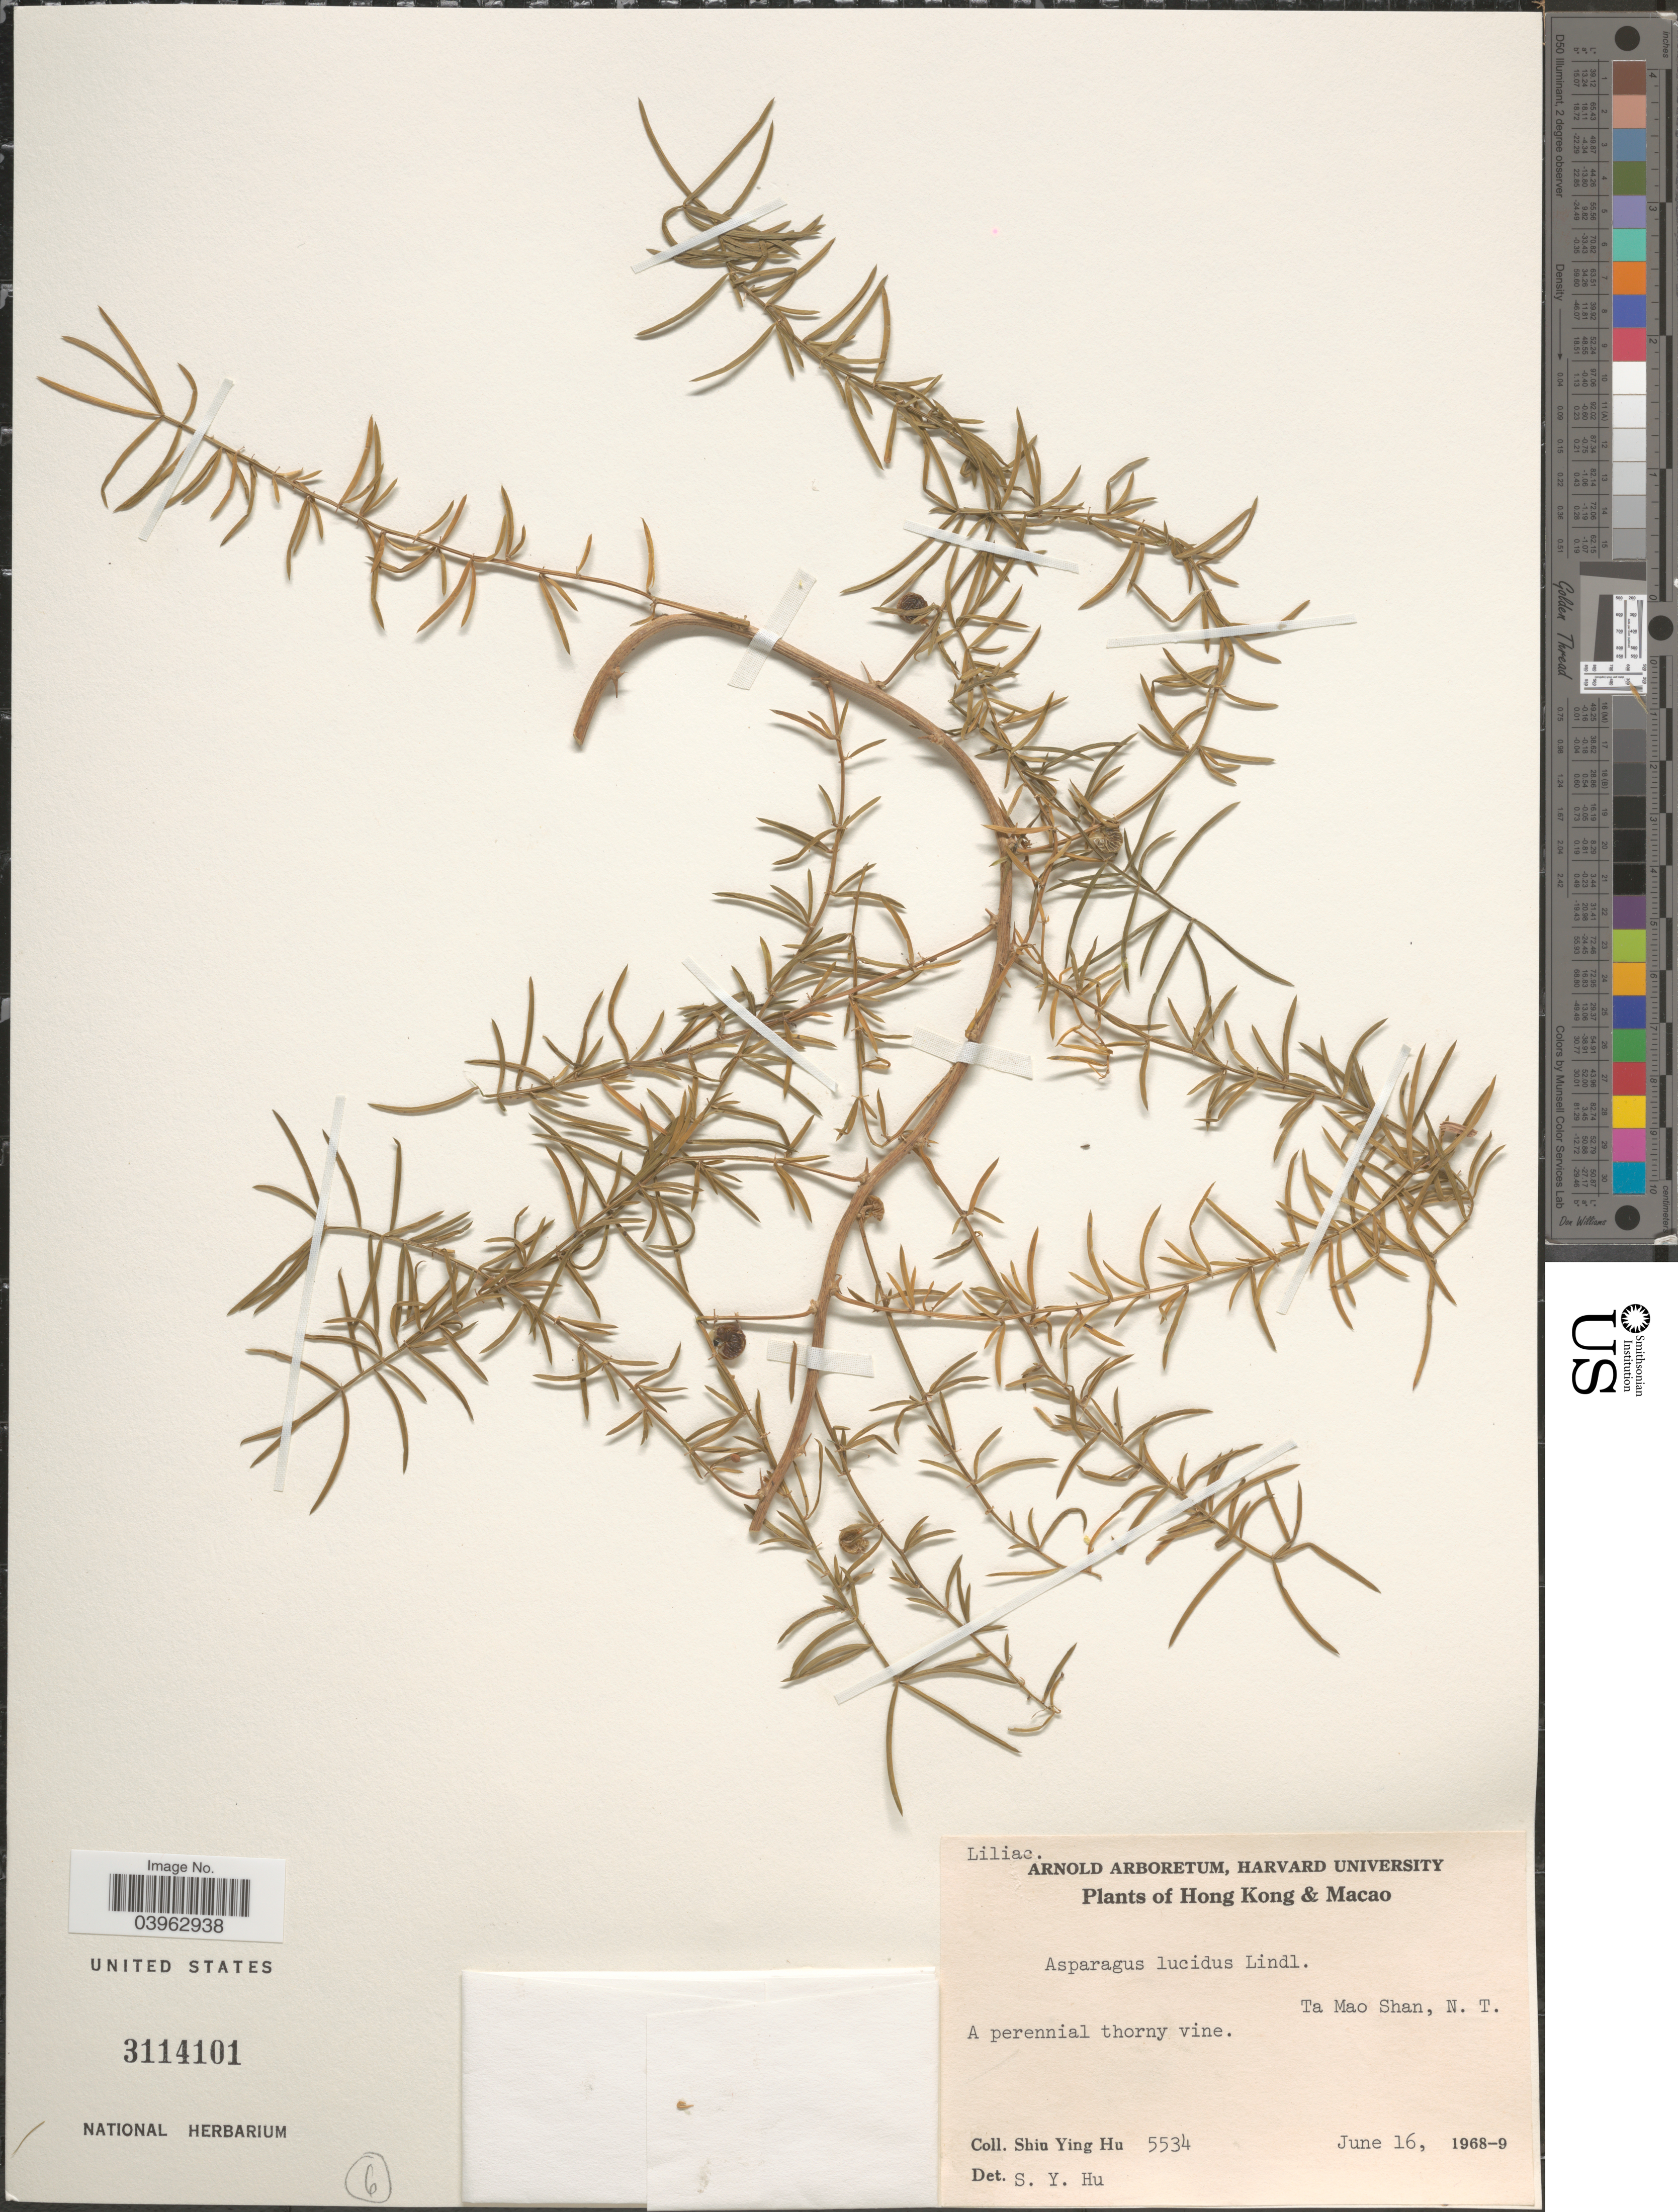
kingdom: Plantae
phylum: Tracheophyta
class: Liliopsida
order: Asparagales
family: Asparagaceae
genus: Asparagus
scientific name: Asparagus lucidus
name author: Lindl.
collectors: S. Y. Hu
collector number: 5534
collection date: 1968-06-16/1969-06-16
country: China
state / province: Hong Kong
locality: Ta Mao Shan, N. T.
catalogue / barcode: US 3114101